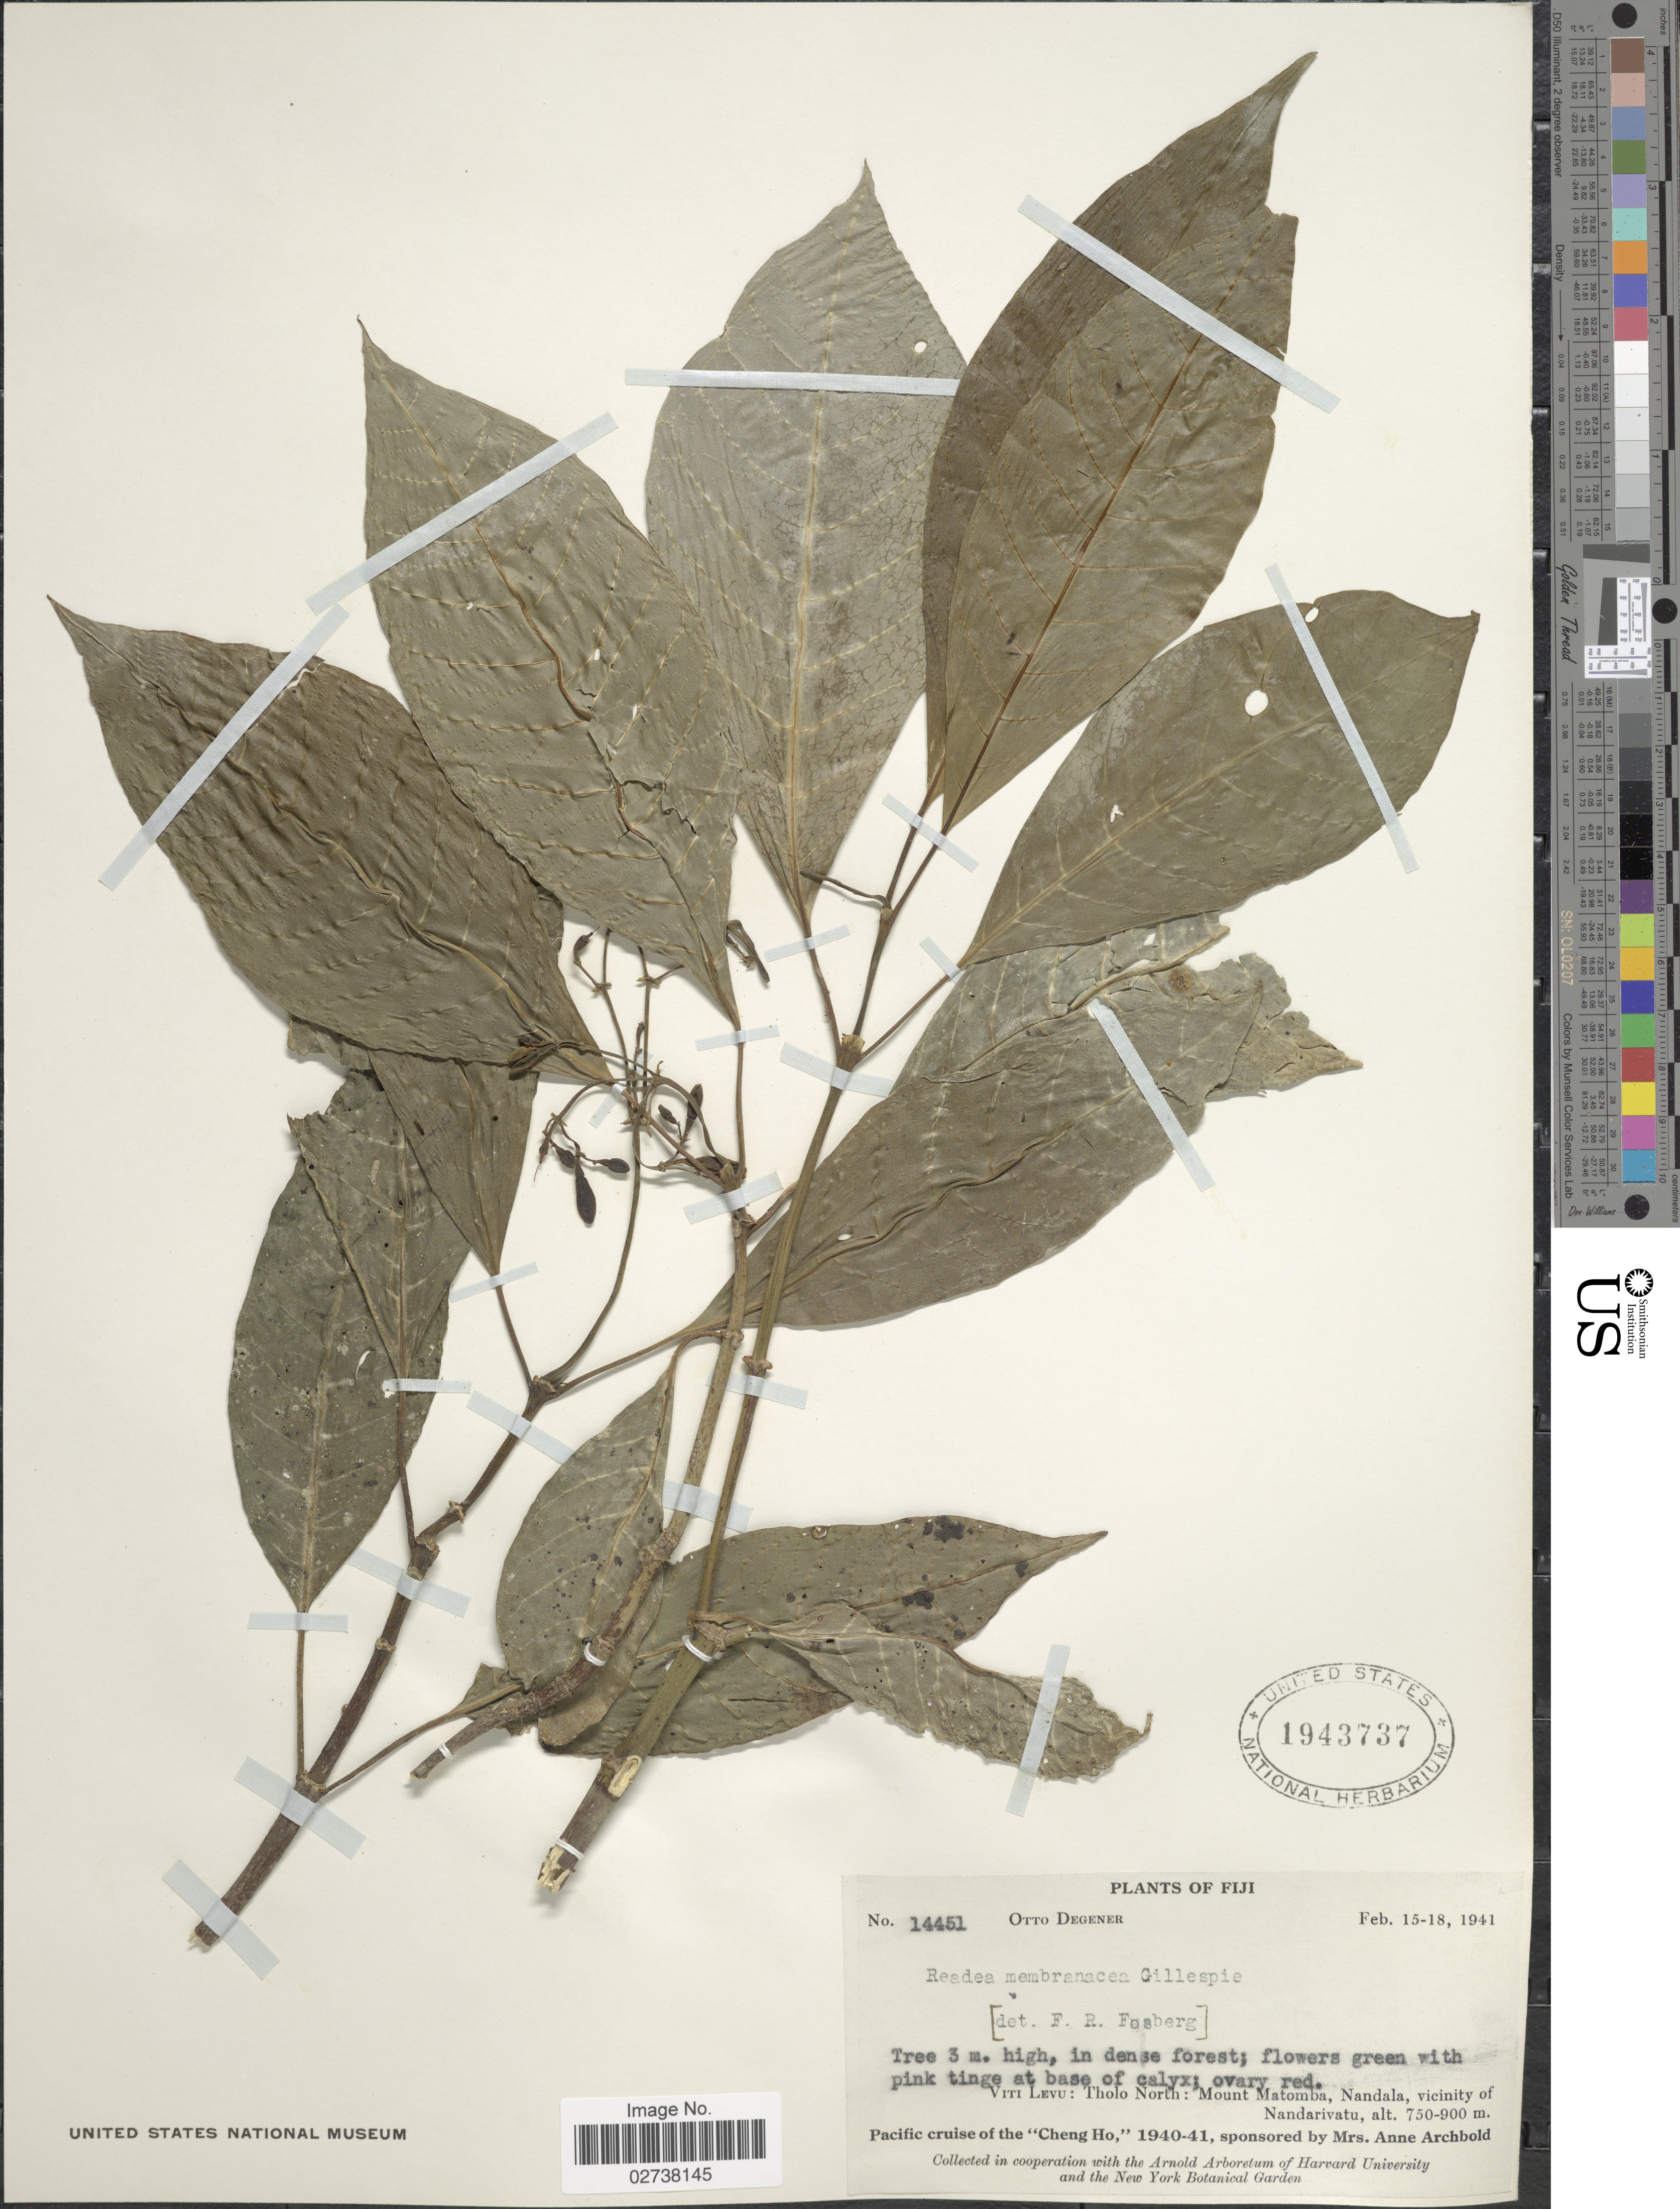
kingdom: Plantae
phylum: Tracheophyta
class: Magnoliopsida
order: Gentianales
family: Rubiaceae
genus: Readea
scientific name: Readea membranacea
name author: Gillespie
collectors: O. Degener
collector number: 14451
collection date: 1941-02-15/1941-02-18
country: Fiji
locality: Viti Levu: Tholo North: Mount Matomba, Nadala, vicinity of Nandarivatu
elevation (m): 750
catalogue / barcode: US 1943737